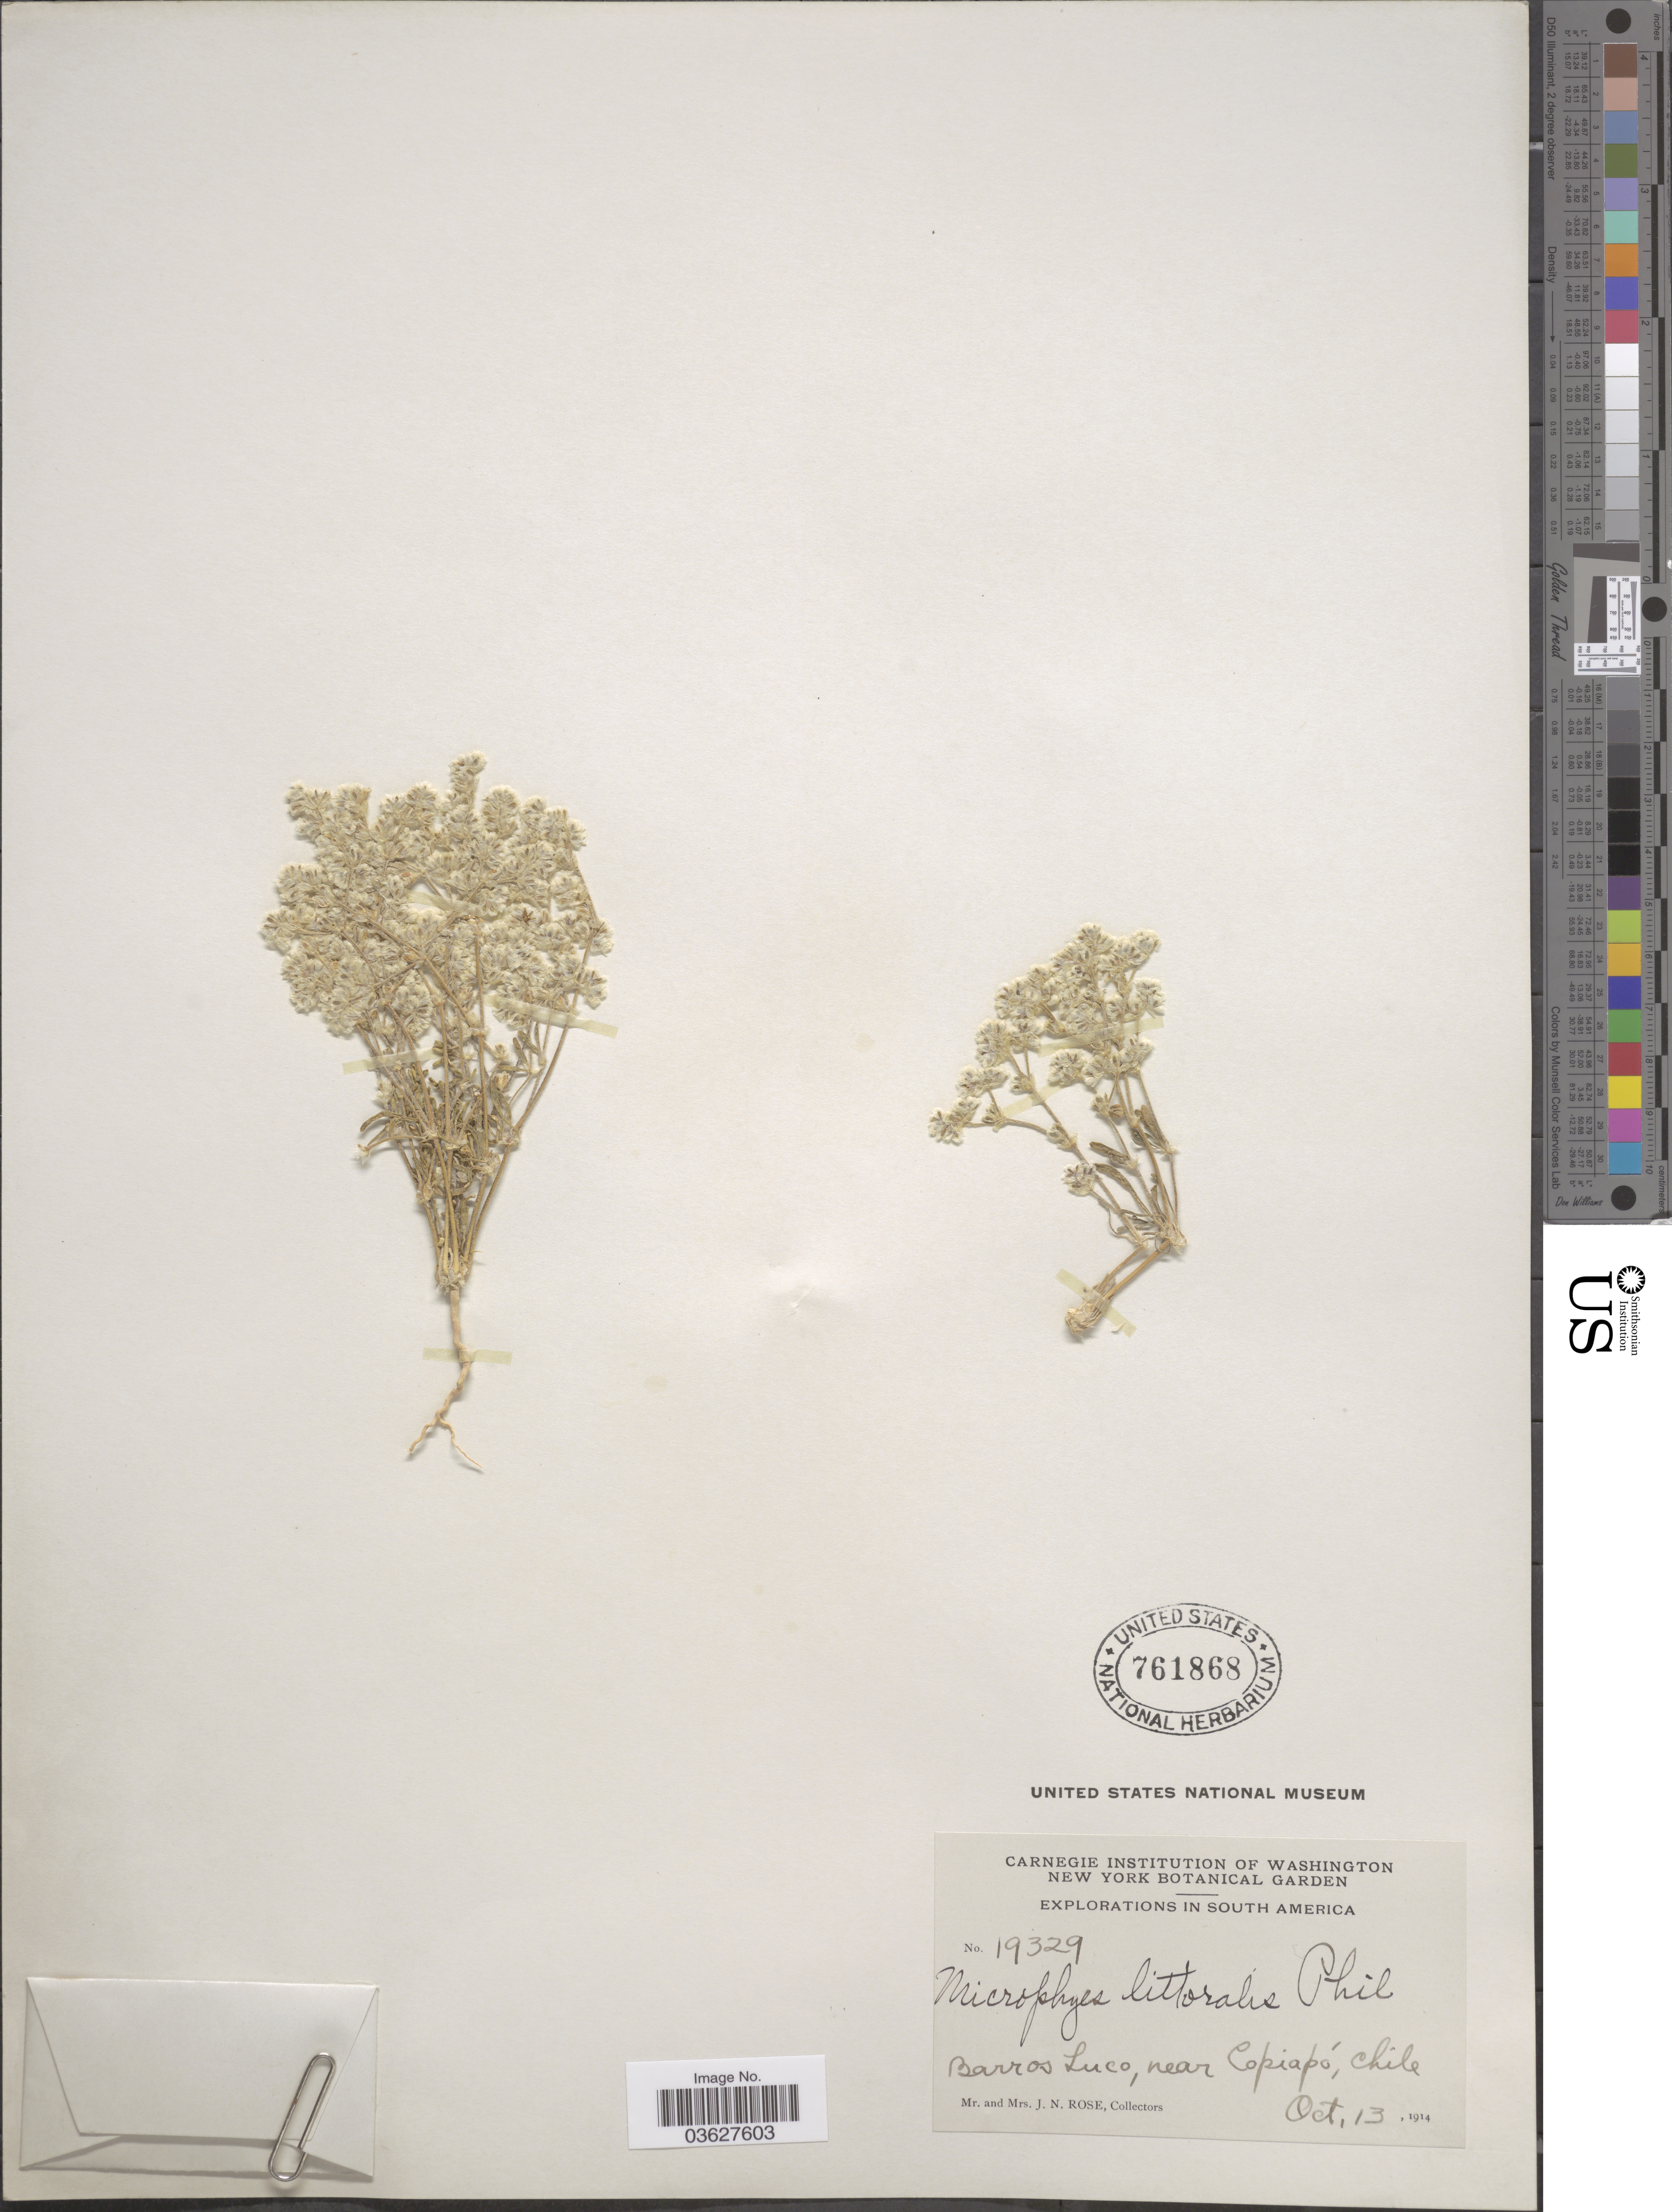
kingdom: Plantae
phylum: Tracheophyta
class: Magnoliopsida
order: Caryophyllales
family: Caryophyllaceae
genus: Microphyes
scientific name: Microphyes litoralis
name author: Phil.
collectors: J. N. Rose & L. B. Rose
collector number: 19329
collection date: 1914-10-13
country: Chile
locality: Barros Luco, near Copiapó.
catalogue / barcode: US 761868